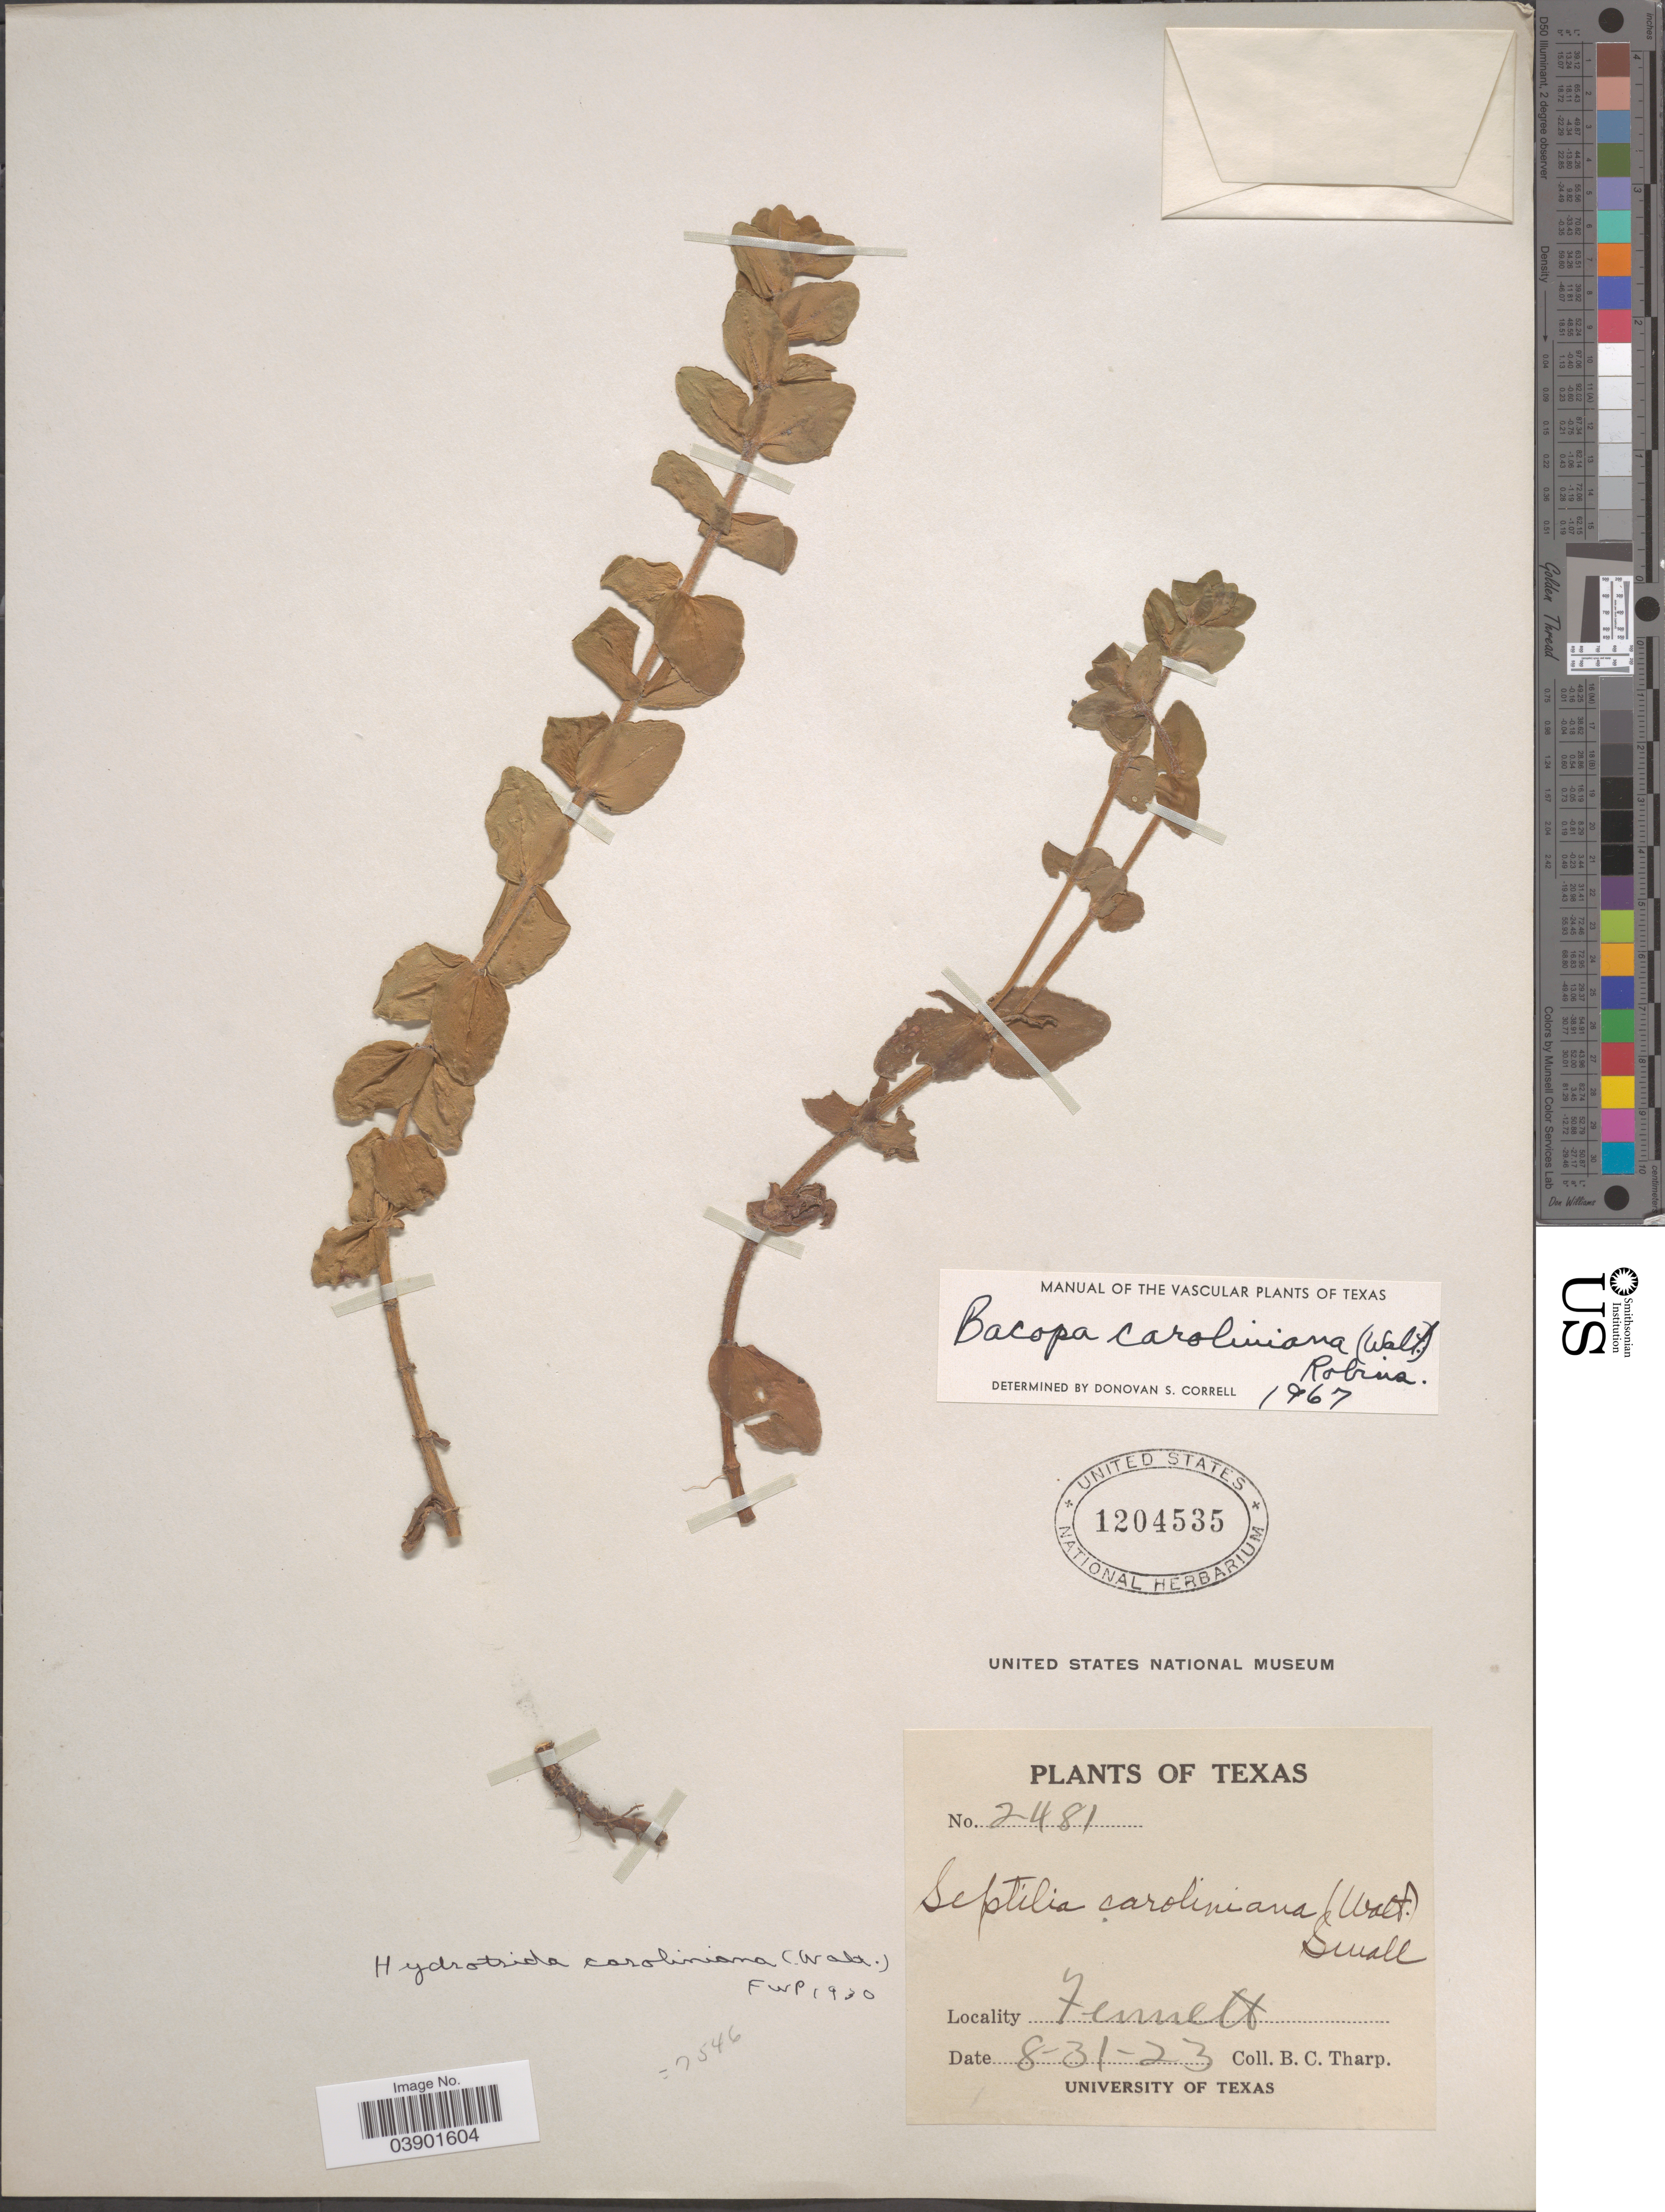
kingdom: Plantae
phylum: Tracheophyta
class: Magnoliopsida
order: Lamiales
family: Plantaginaceae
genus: Bacopa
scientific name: Bacopa caroliniana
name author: (Walter) B.L. Rob.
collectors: B. C. Tharp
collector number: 2481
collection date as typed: Transcribed d/m/y: 31/8/23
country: United States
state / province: Texas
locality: Fennett.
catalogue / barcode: US 1204535